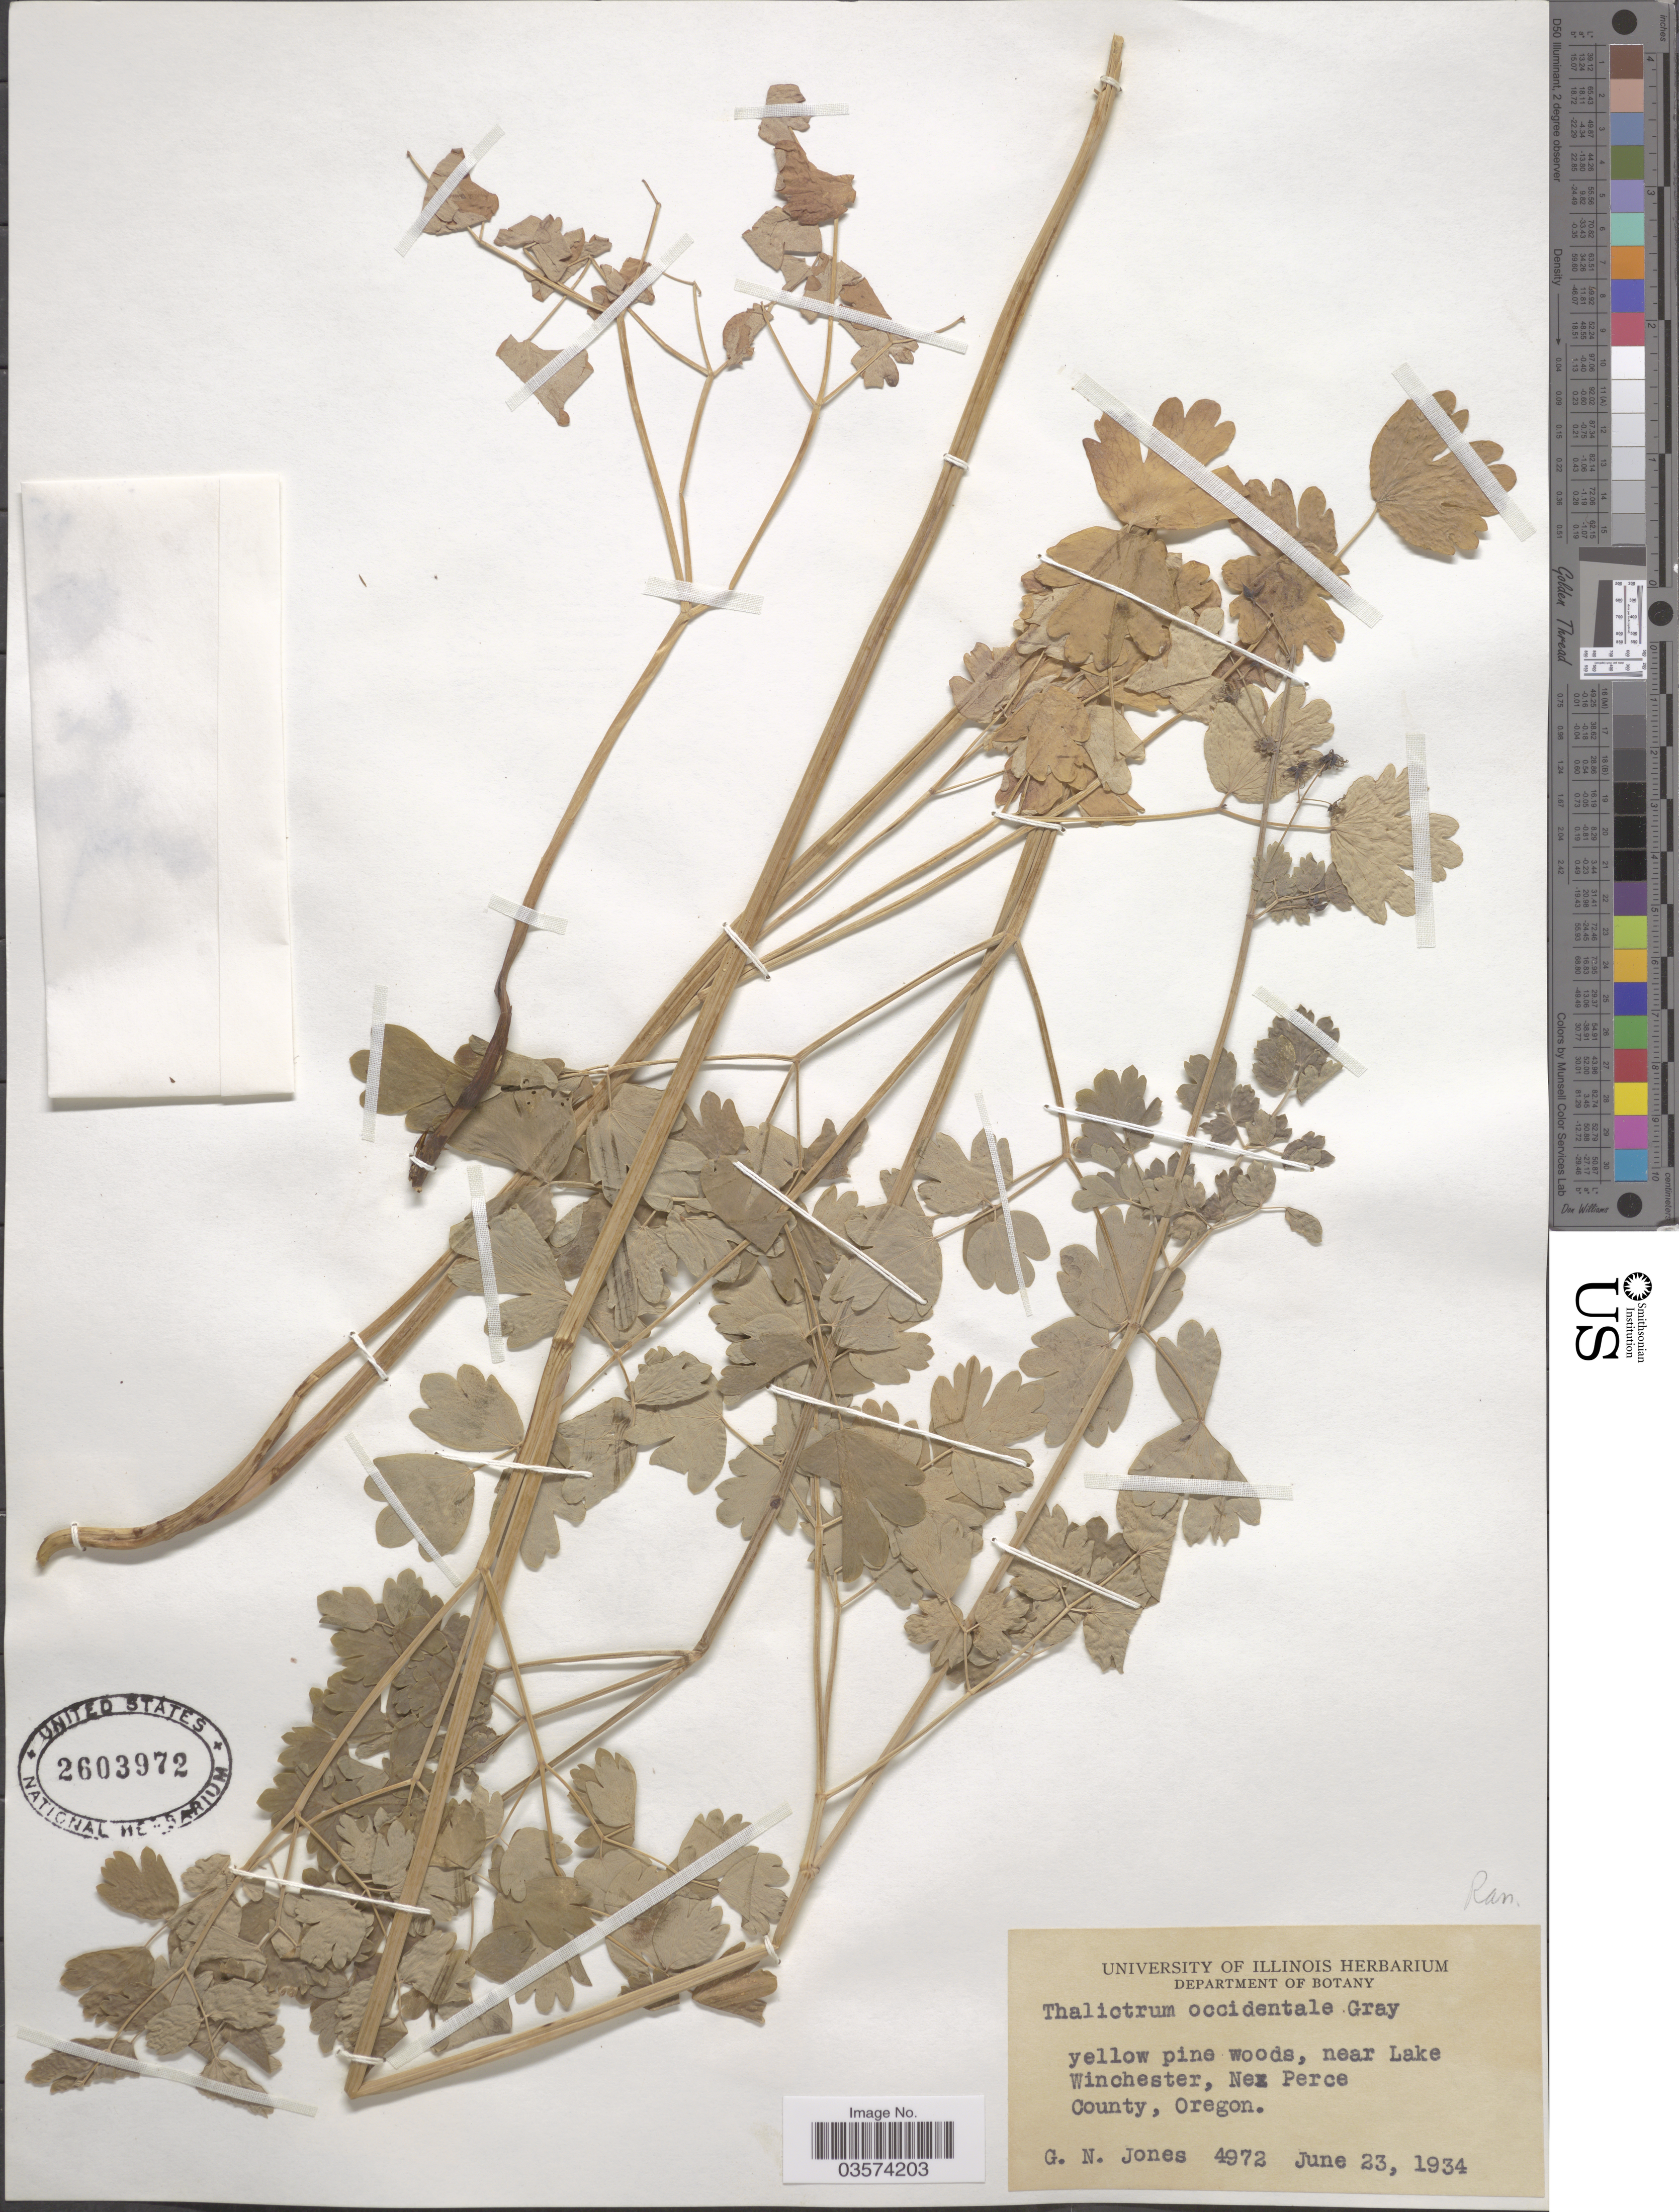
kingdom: Plantae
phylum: Tracheophyta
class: Magnoliopsida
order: Ranunculales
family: Ranunculaceae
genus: Thalictrum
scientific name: Thalictrum occidentale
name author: A. Gray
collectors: G. N. Jones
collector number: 4972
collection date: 1934-06-23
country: United States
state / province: Oregon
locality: Yellow pine woods, near Lake Winchester, Nez Perce County.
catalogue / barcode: US 2603972